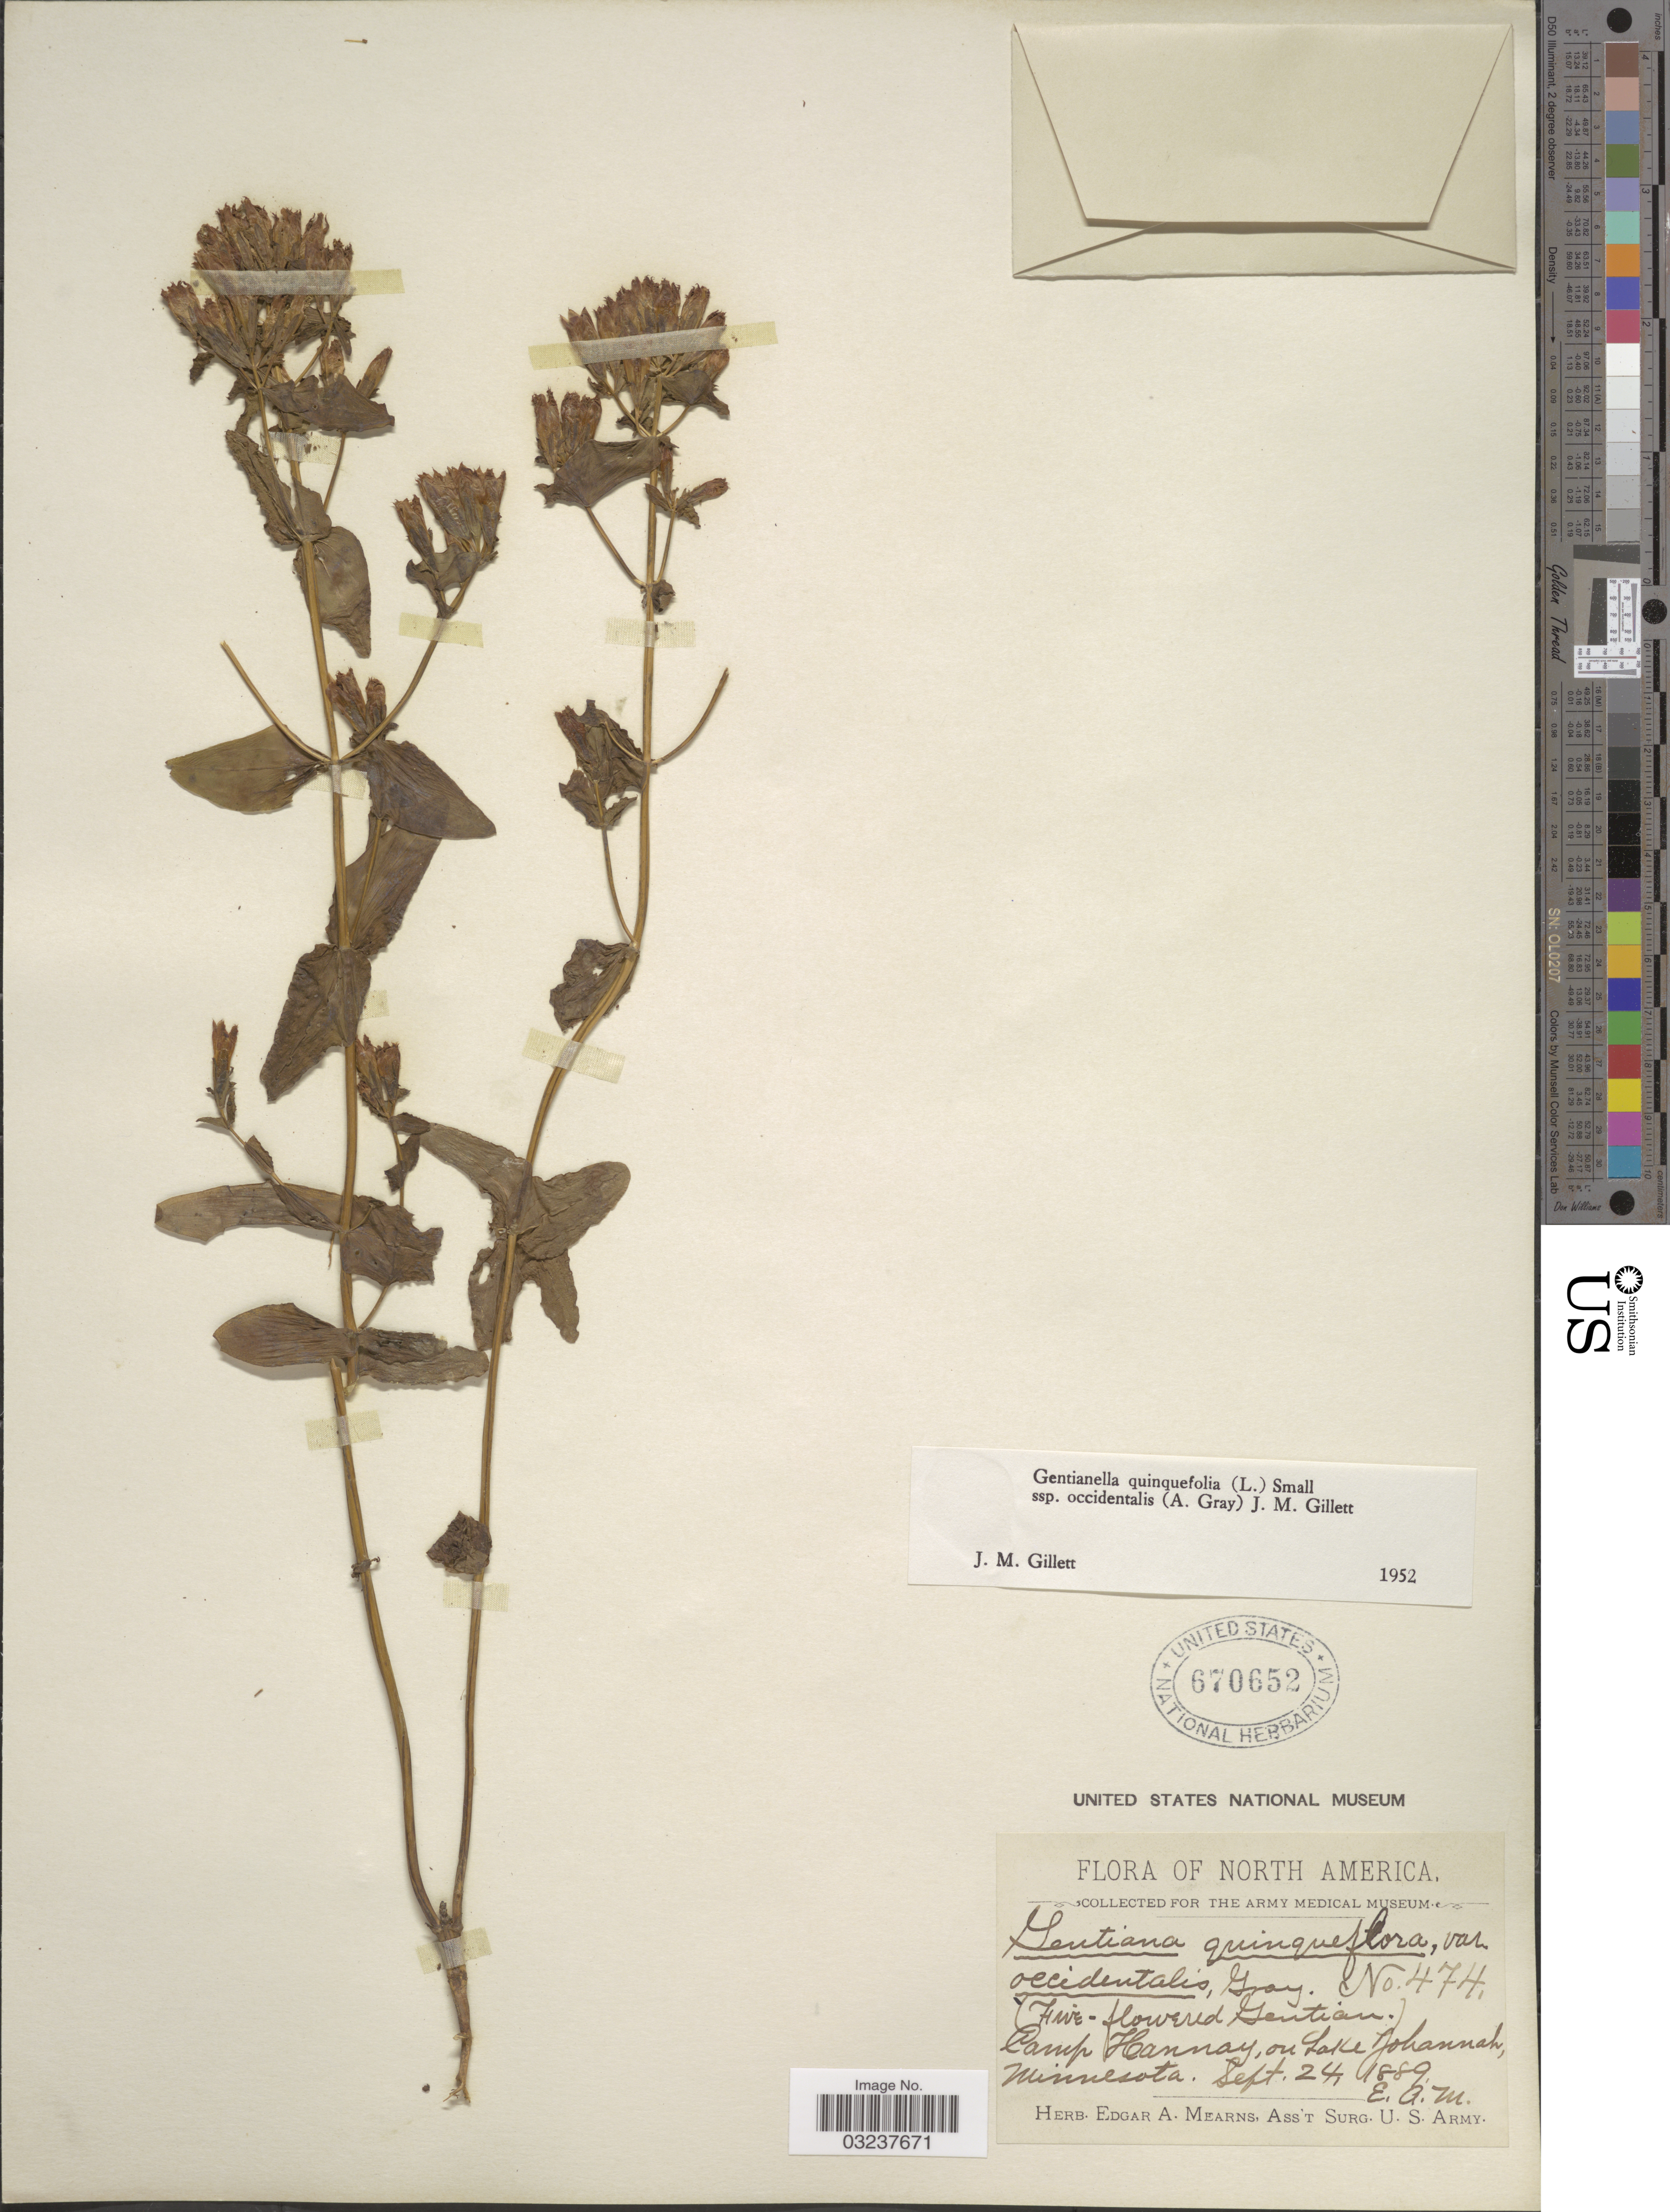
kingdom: Plantae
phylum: Tracheophyta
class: Magnoliopsida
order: Gentianales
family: Gentianaceae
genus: Gentianella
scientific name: Gentianella quinquefolia subsp. occidentalis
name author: (A. Gray) J.M. Gillett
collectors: E. A. Mearns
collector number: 474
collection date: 1889-09-24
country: United States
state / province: Minnesota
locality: Camp Hannay, on Lake Johannah.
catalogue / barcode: US 670652